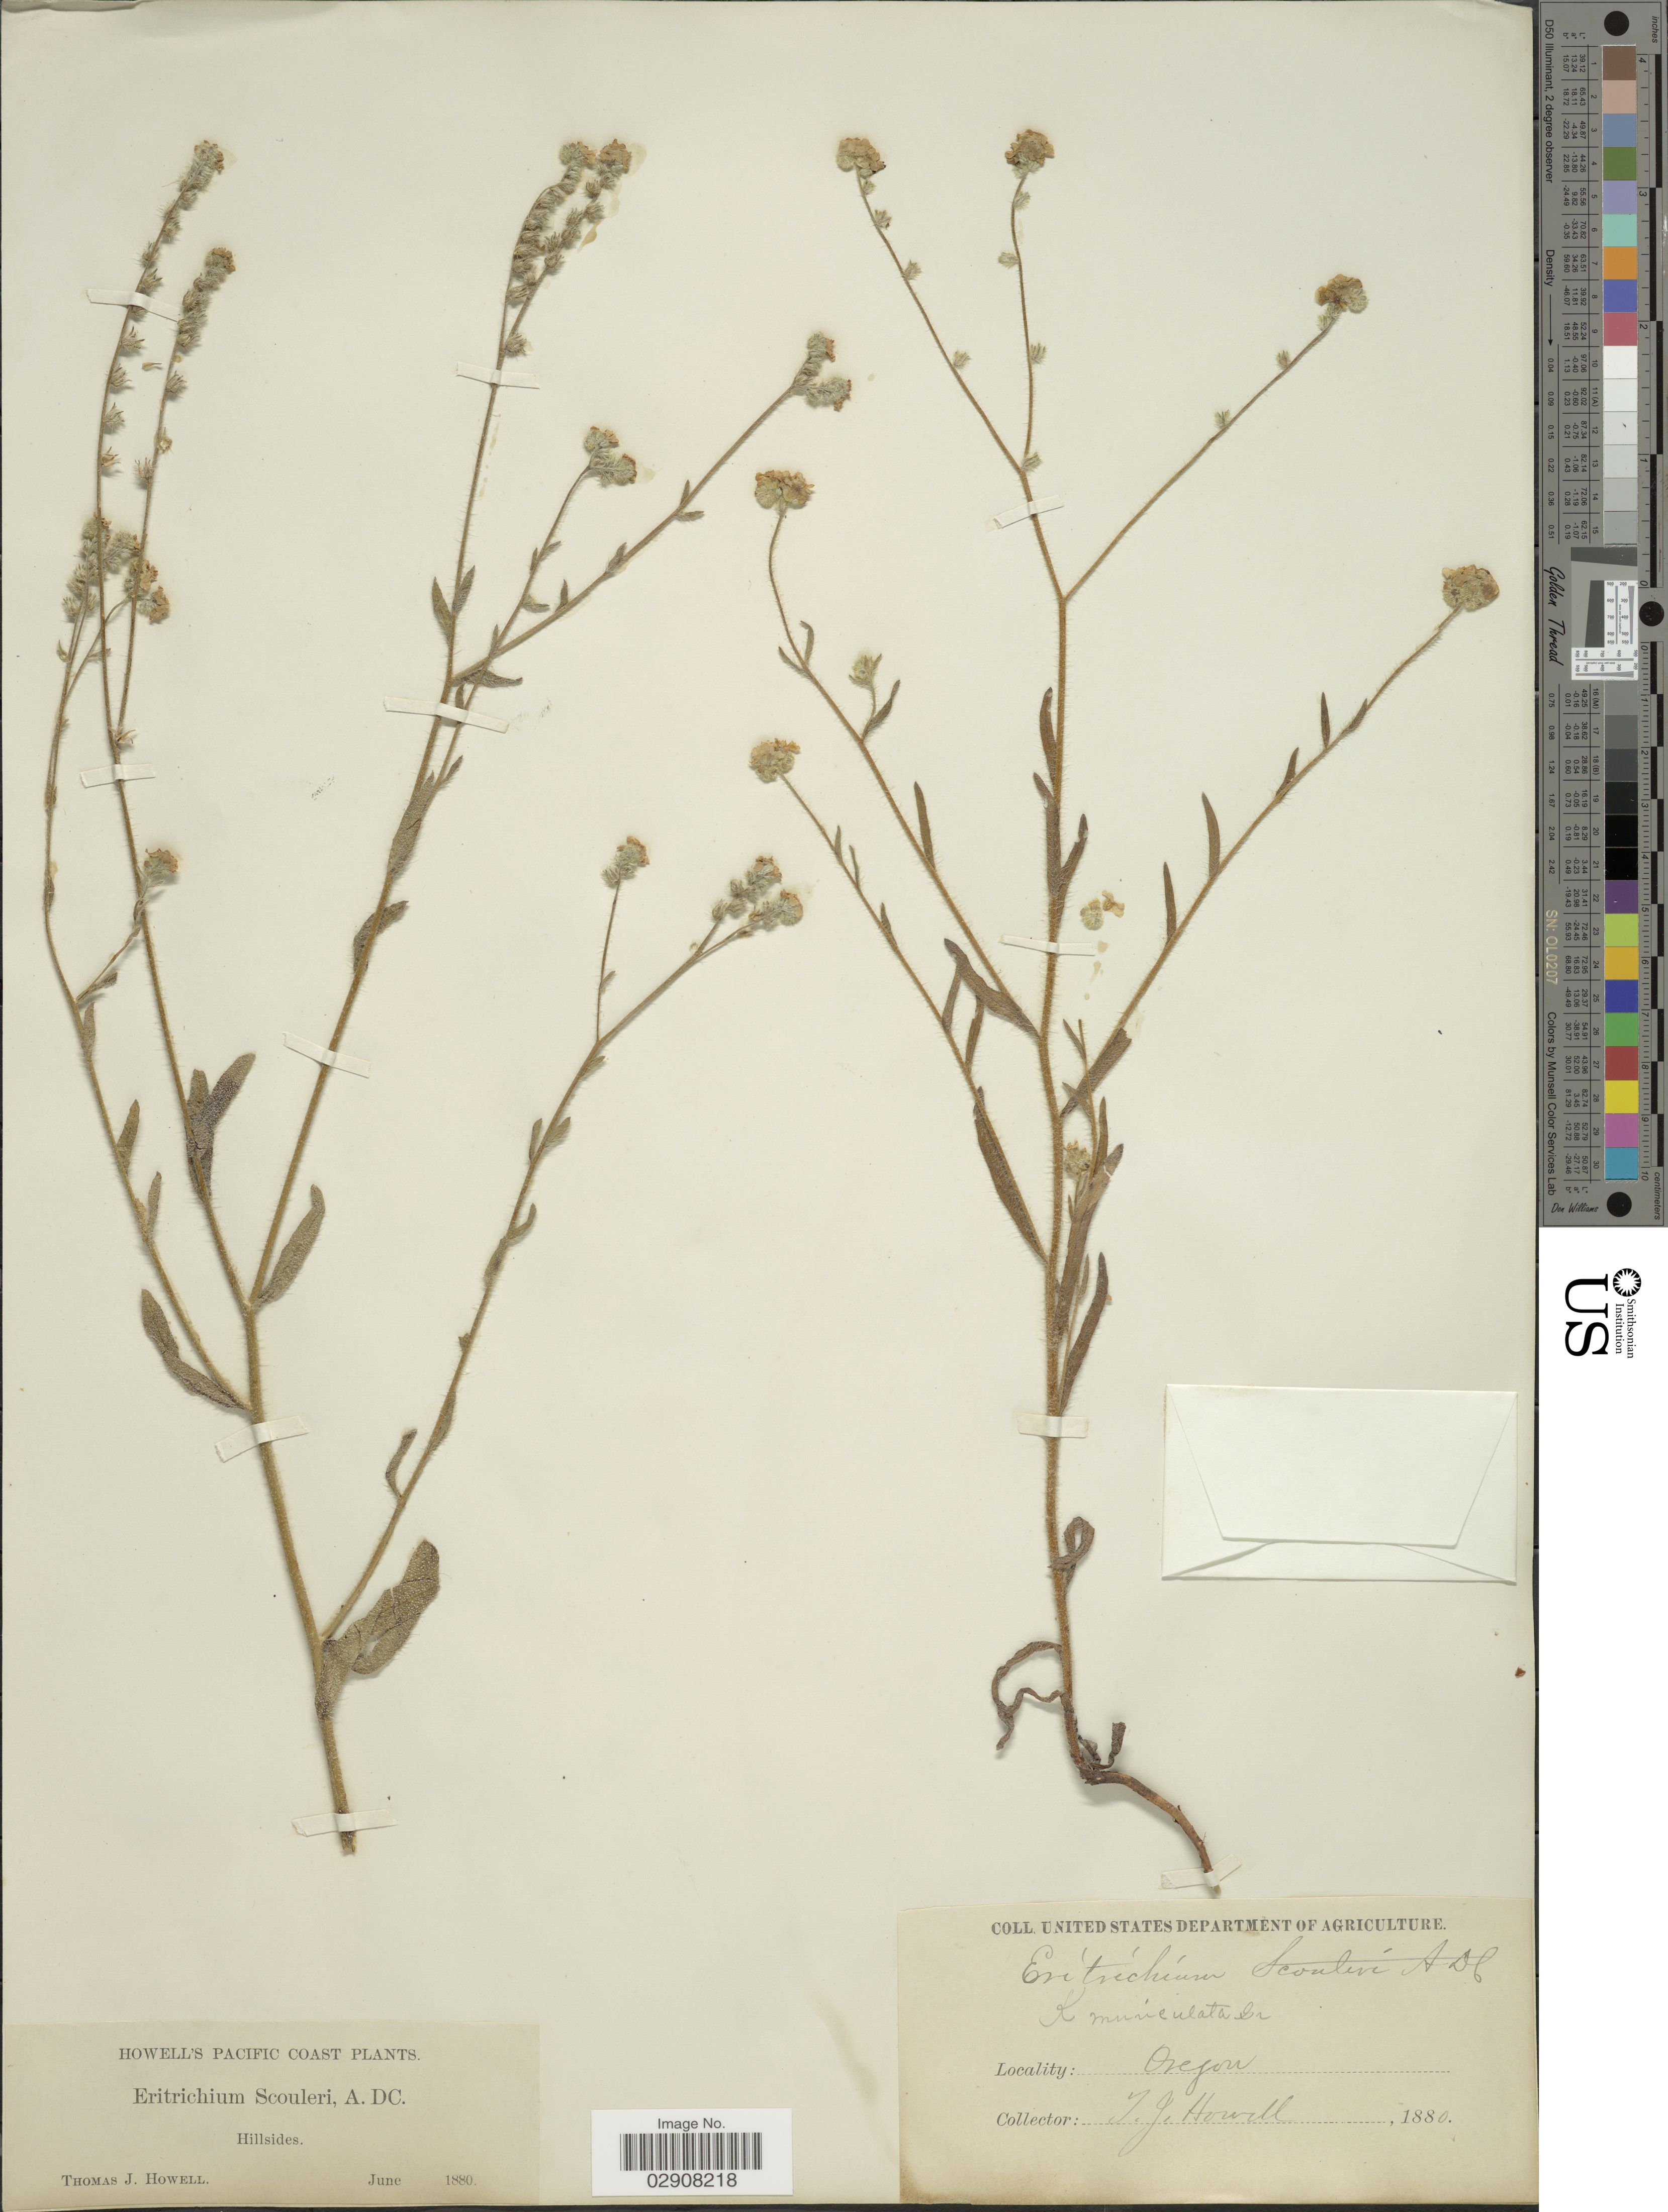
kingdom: Plantae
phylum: Tracheophyta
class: Magnoliopsida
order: Boraginales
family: Boraginaceae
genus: Cryptantha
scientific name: Cryptantha muricata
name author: (Hook. & Arn.) A. Nelson & J.F. Macbr.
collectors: T. J. Howell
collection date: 1880-06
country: United States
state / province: Oregon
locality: Pacific Coast. Hillsides.